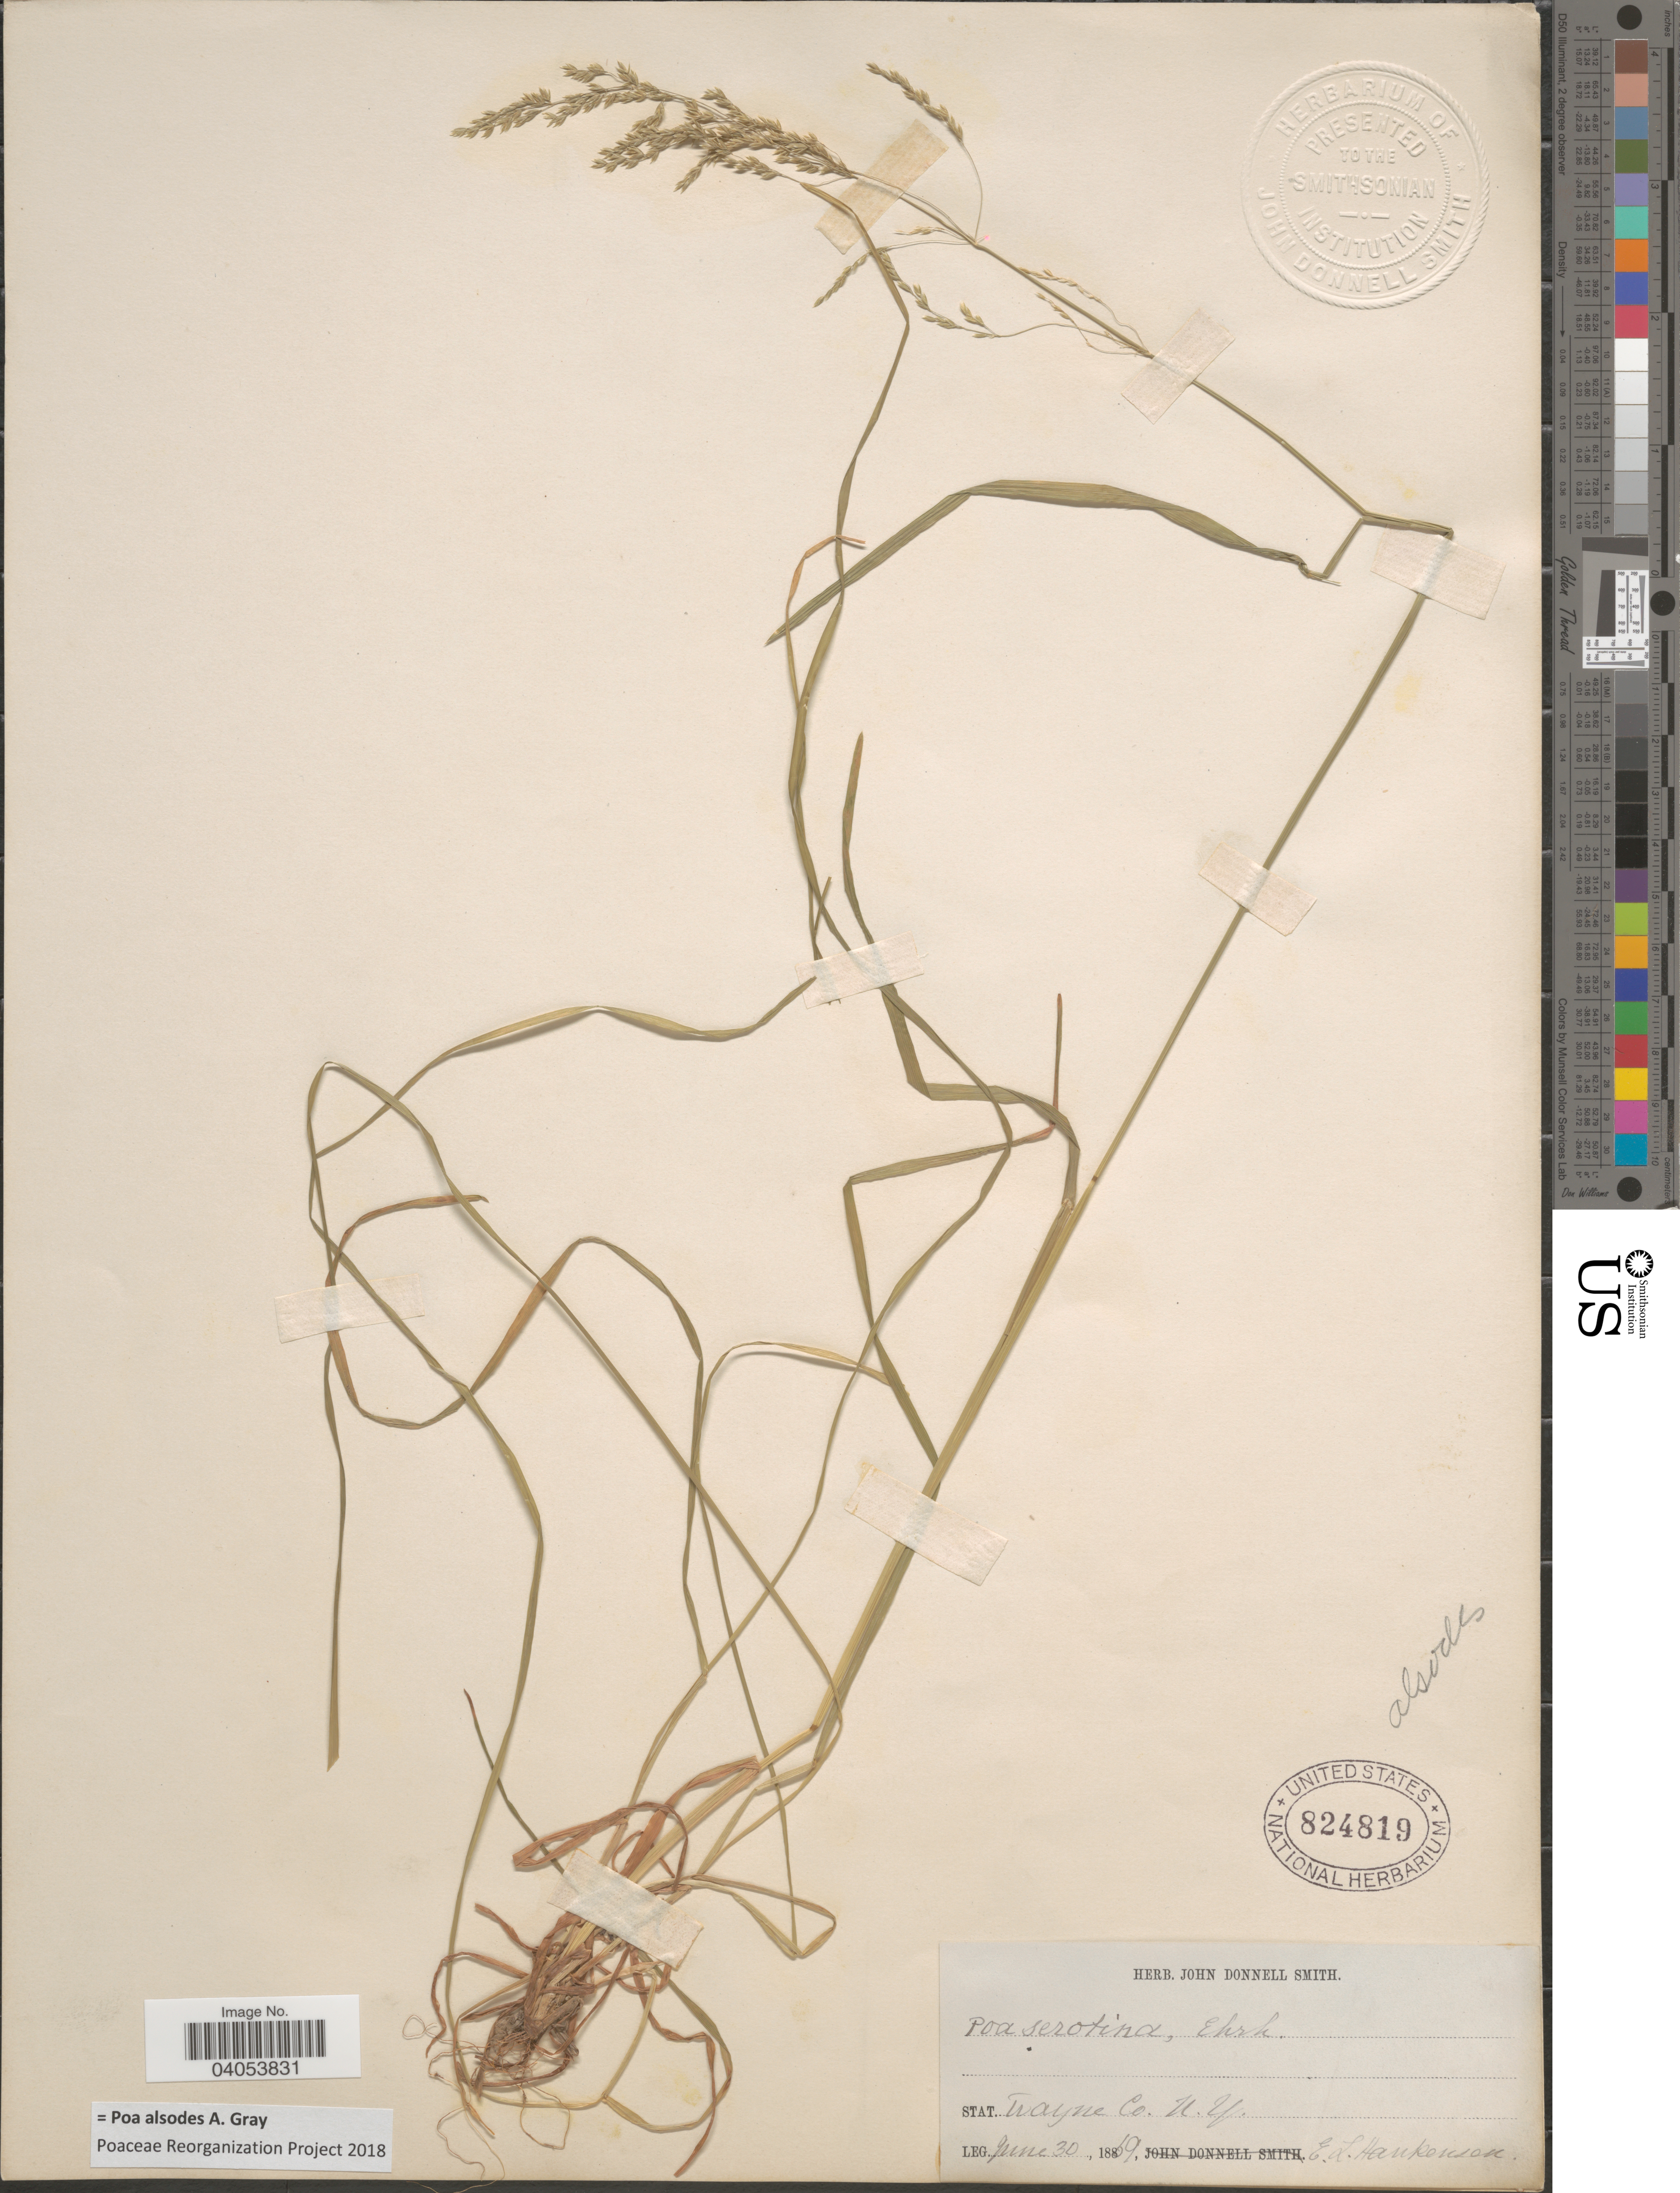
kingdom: Plantae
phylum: Tracheophyta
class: Liliopsida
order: Poales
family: Poaceae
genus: Poa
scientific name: Poa alsodes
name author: A. Gray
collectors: E. Hankenson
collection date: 1869-06-30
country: United States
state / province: New York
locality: Stat. Wayne Co.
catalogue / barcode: US 824819